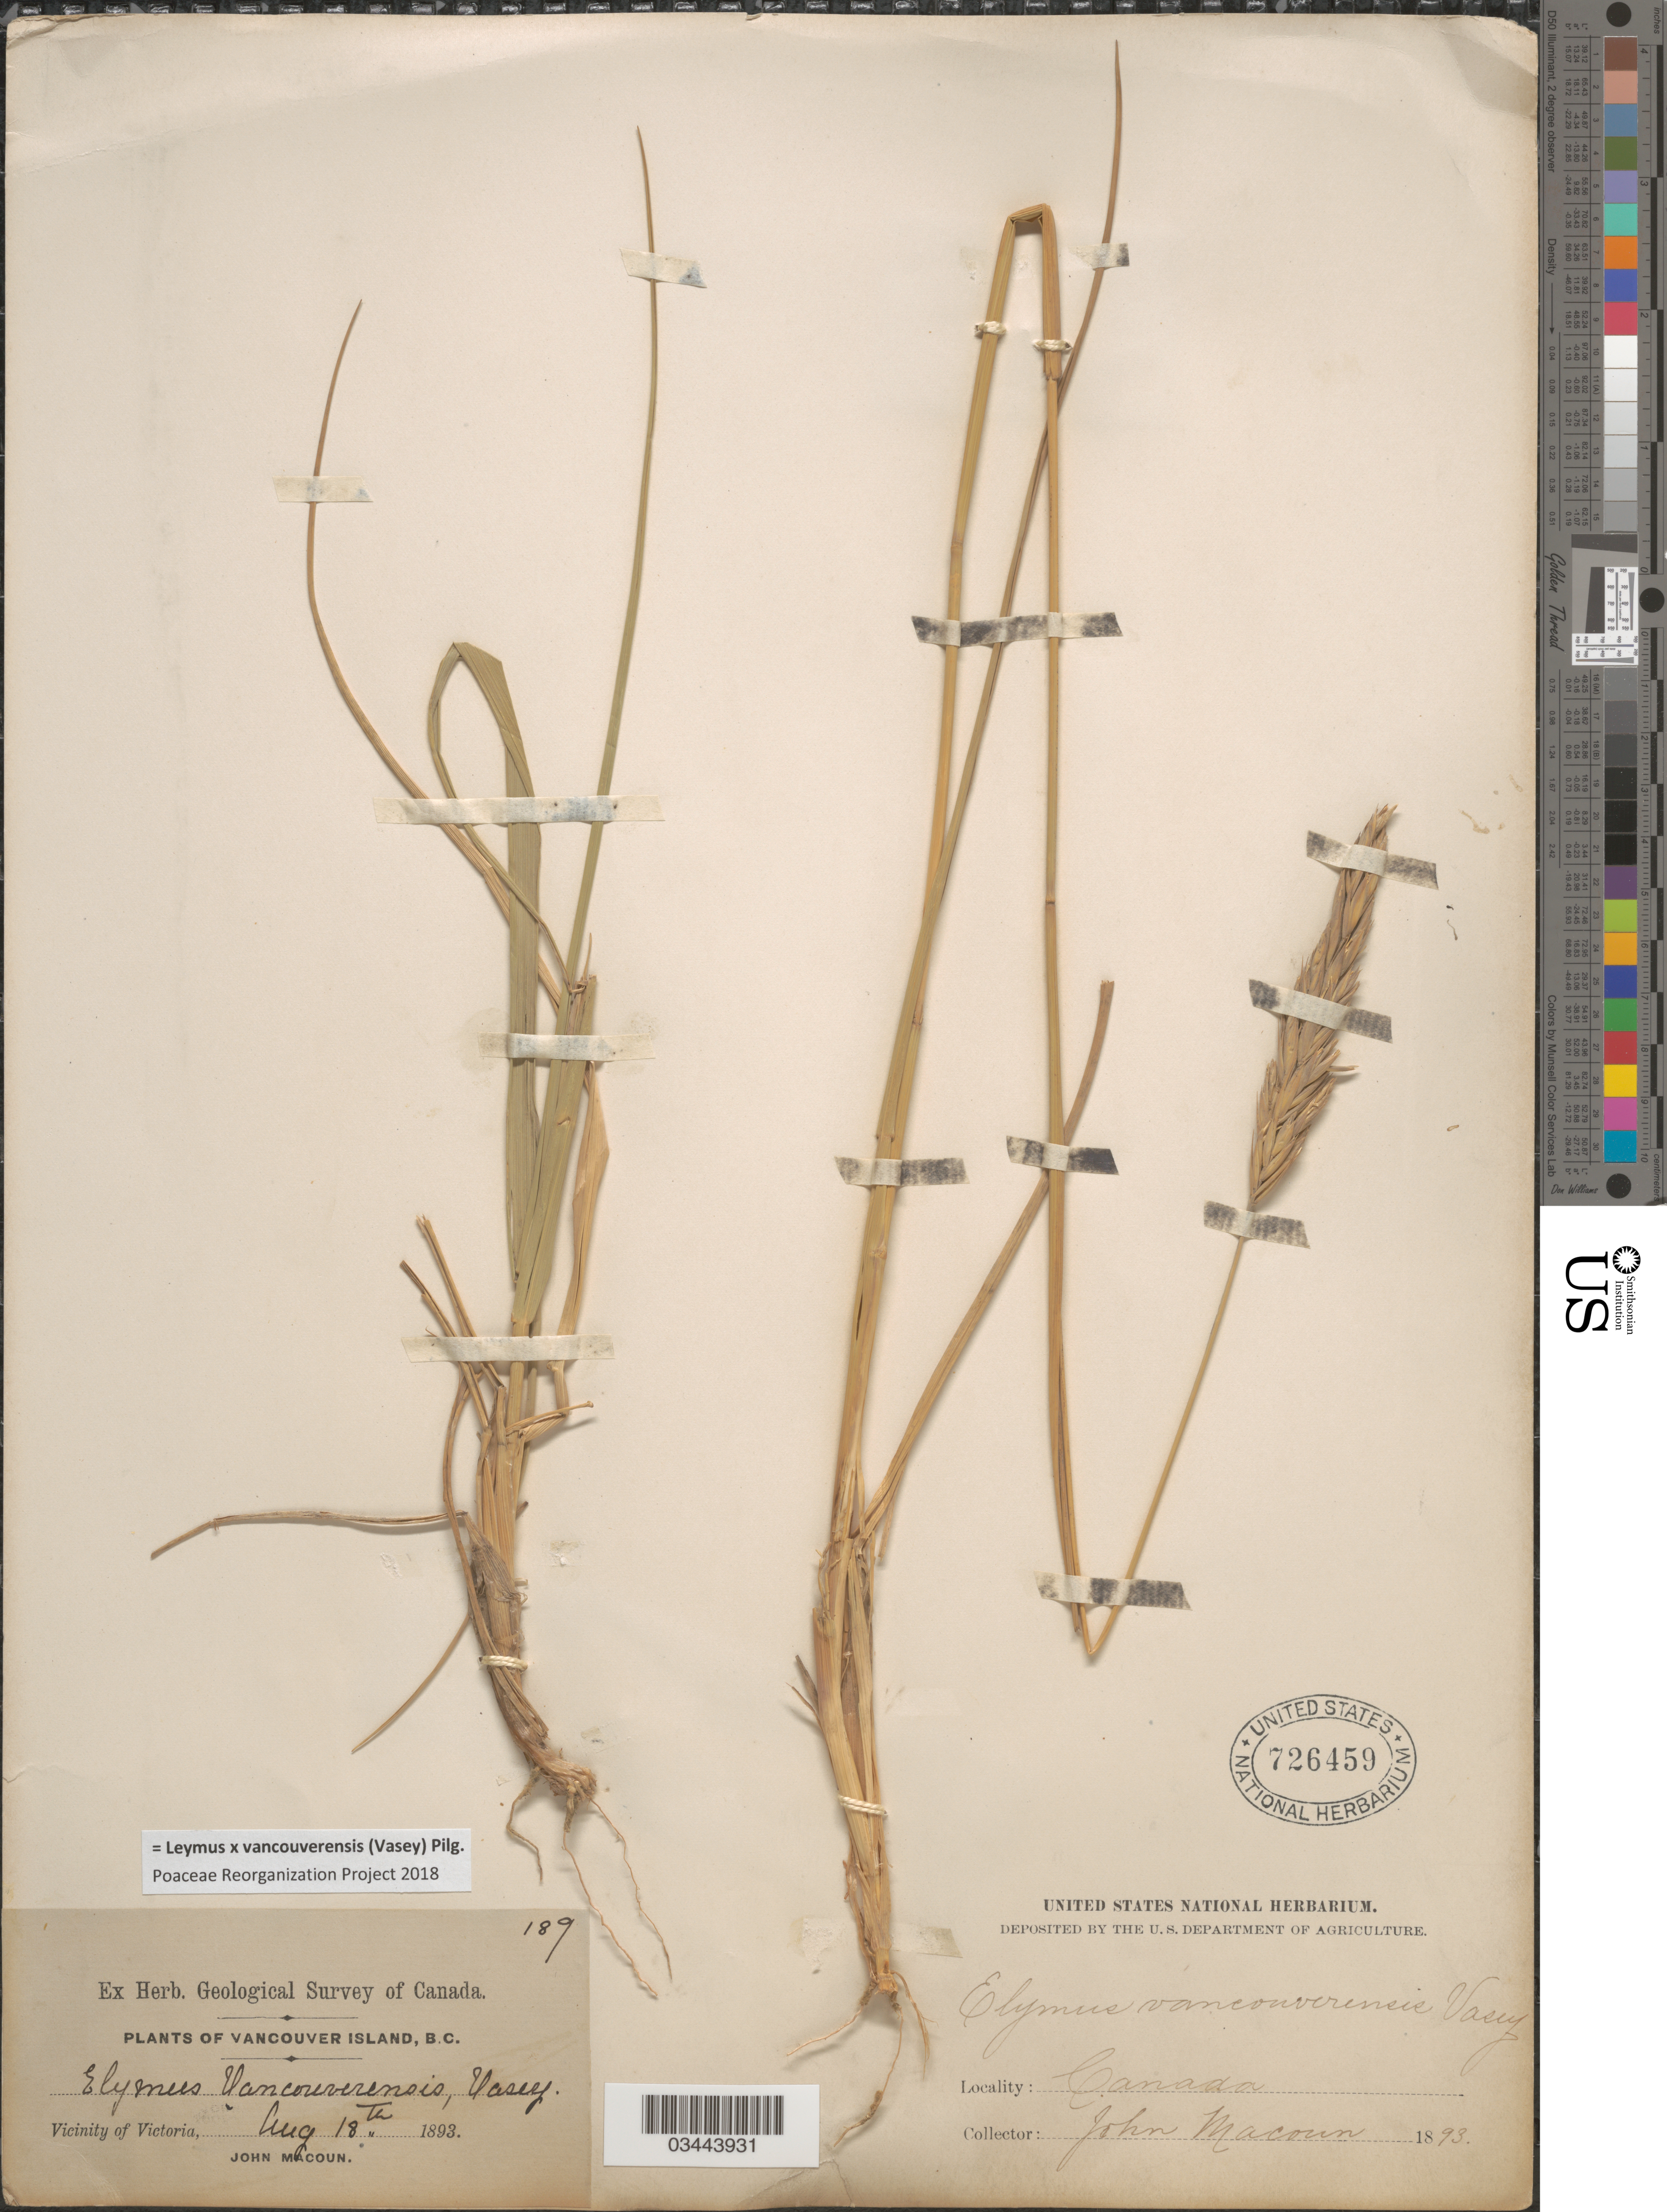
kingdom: Plantae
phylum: Tracheophyta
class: Liliopsida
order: Poales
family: Poaceae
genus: Leymus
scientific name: Leymus x vancouverensis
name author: (Vasey) Pilg.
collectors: J. Macoun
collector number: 189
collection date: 1893-08-18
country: Canada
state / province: British Columbia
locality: Geological Survey of Canada. Vancouver Island. Vicinity of Victoria.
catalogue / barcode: US 726459